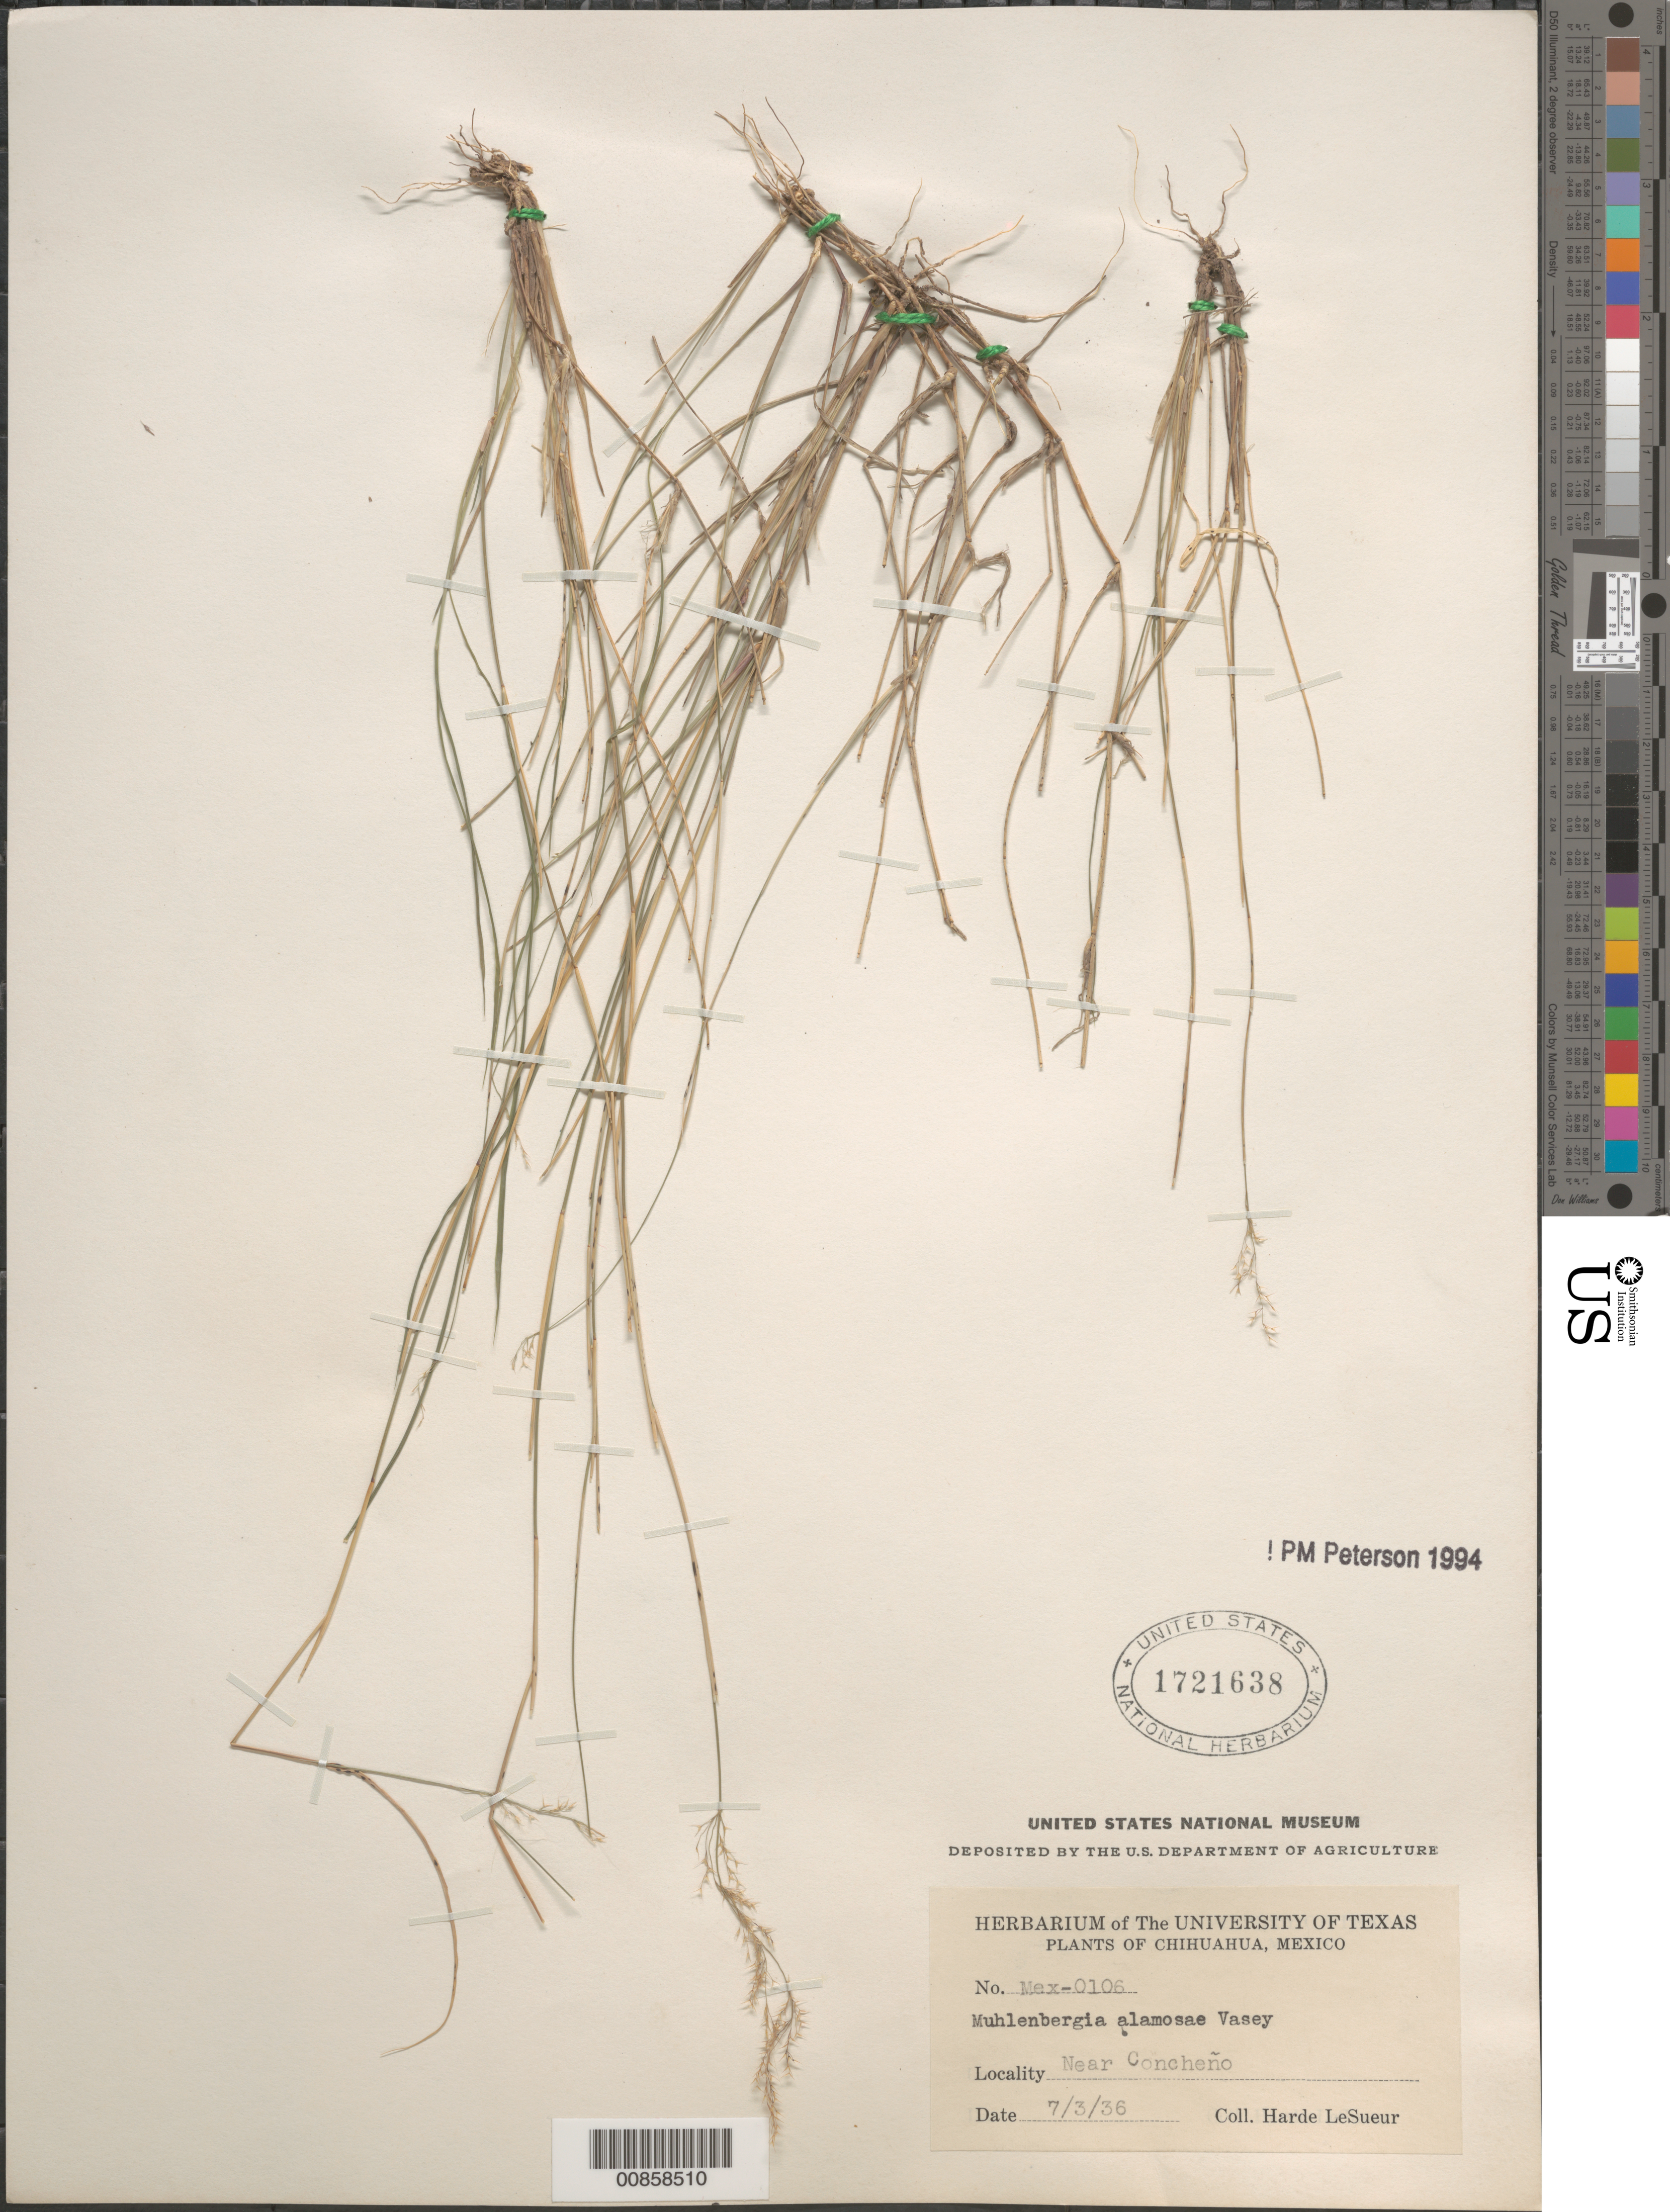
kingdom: Plantae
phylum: Tracheophyta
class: Liliopsida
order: Poales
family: Poaceae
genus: Muhlenbergia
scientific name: Muhlenbergia alamosae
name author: Vasey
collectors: D. H. LeSueur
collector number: Mex-0106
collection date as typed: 07 Mar 1936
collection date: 1936-03-07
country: Mexico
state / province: Chiapas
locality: Near Conchenio, Chi.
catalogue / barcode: US 1721638